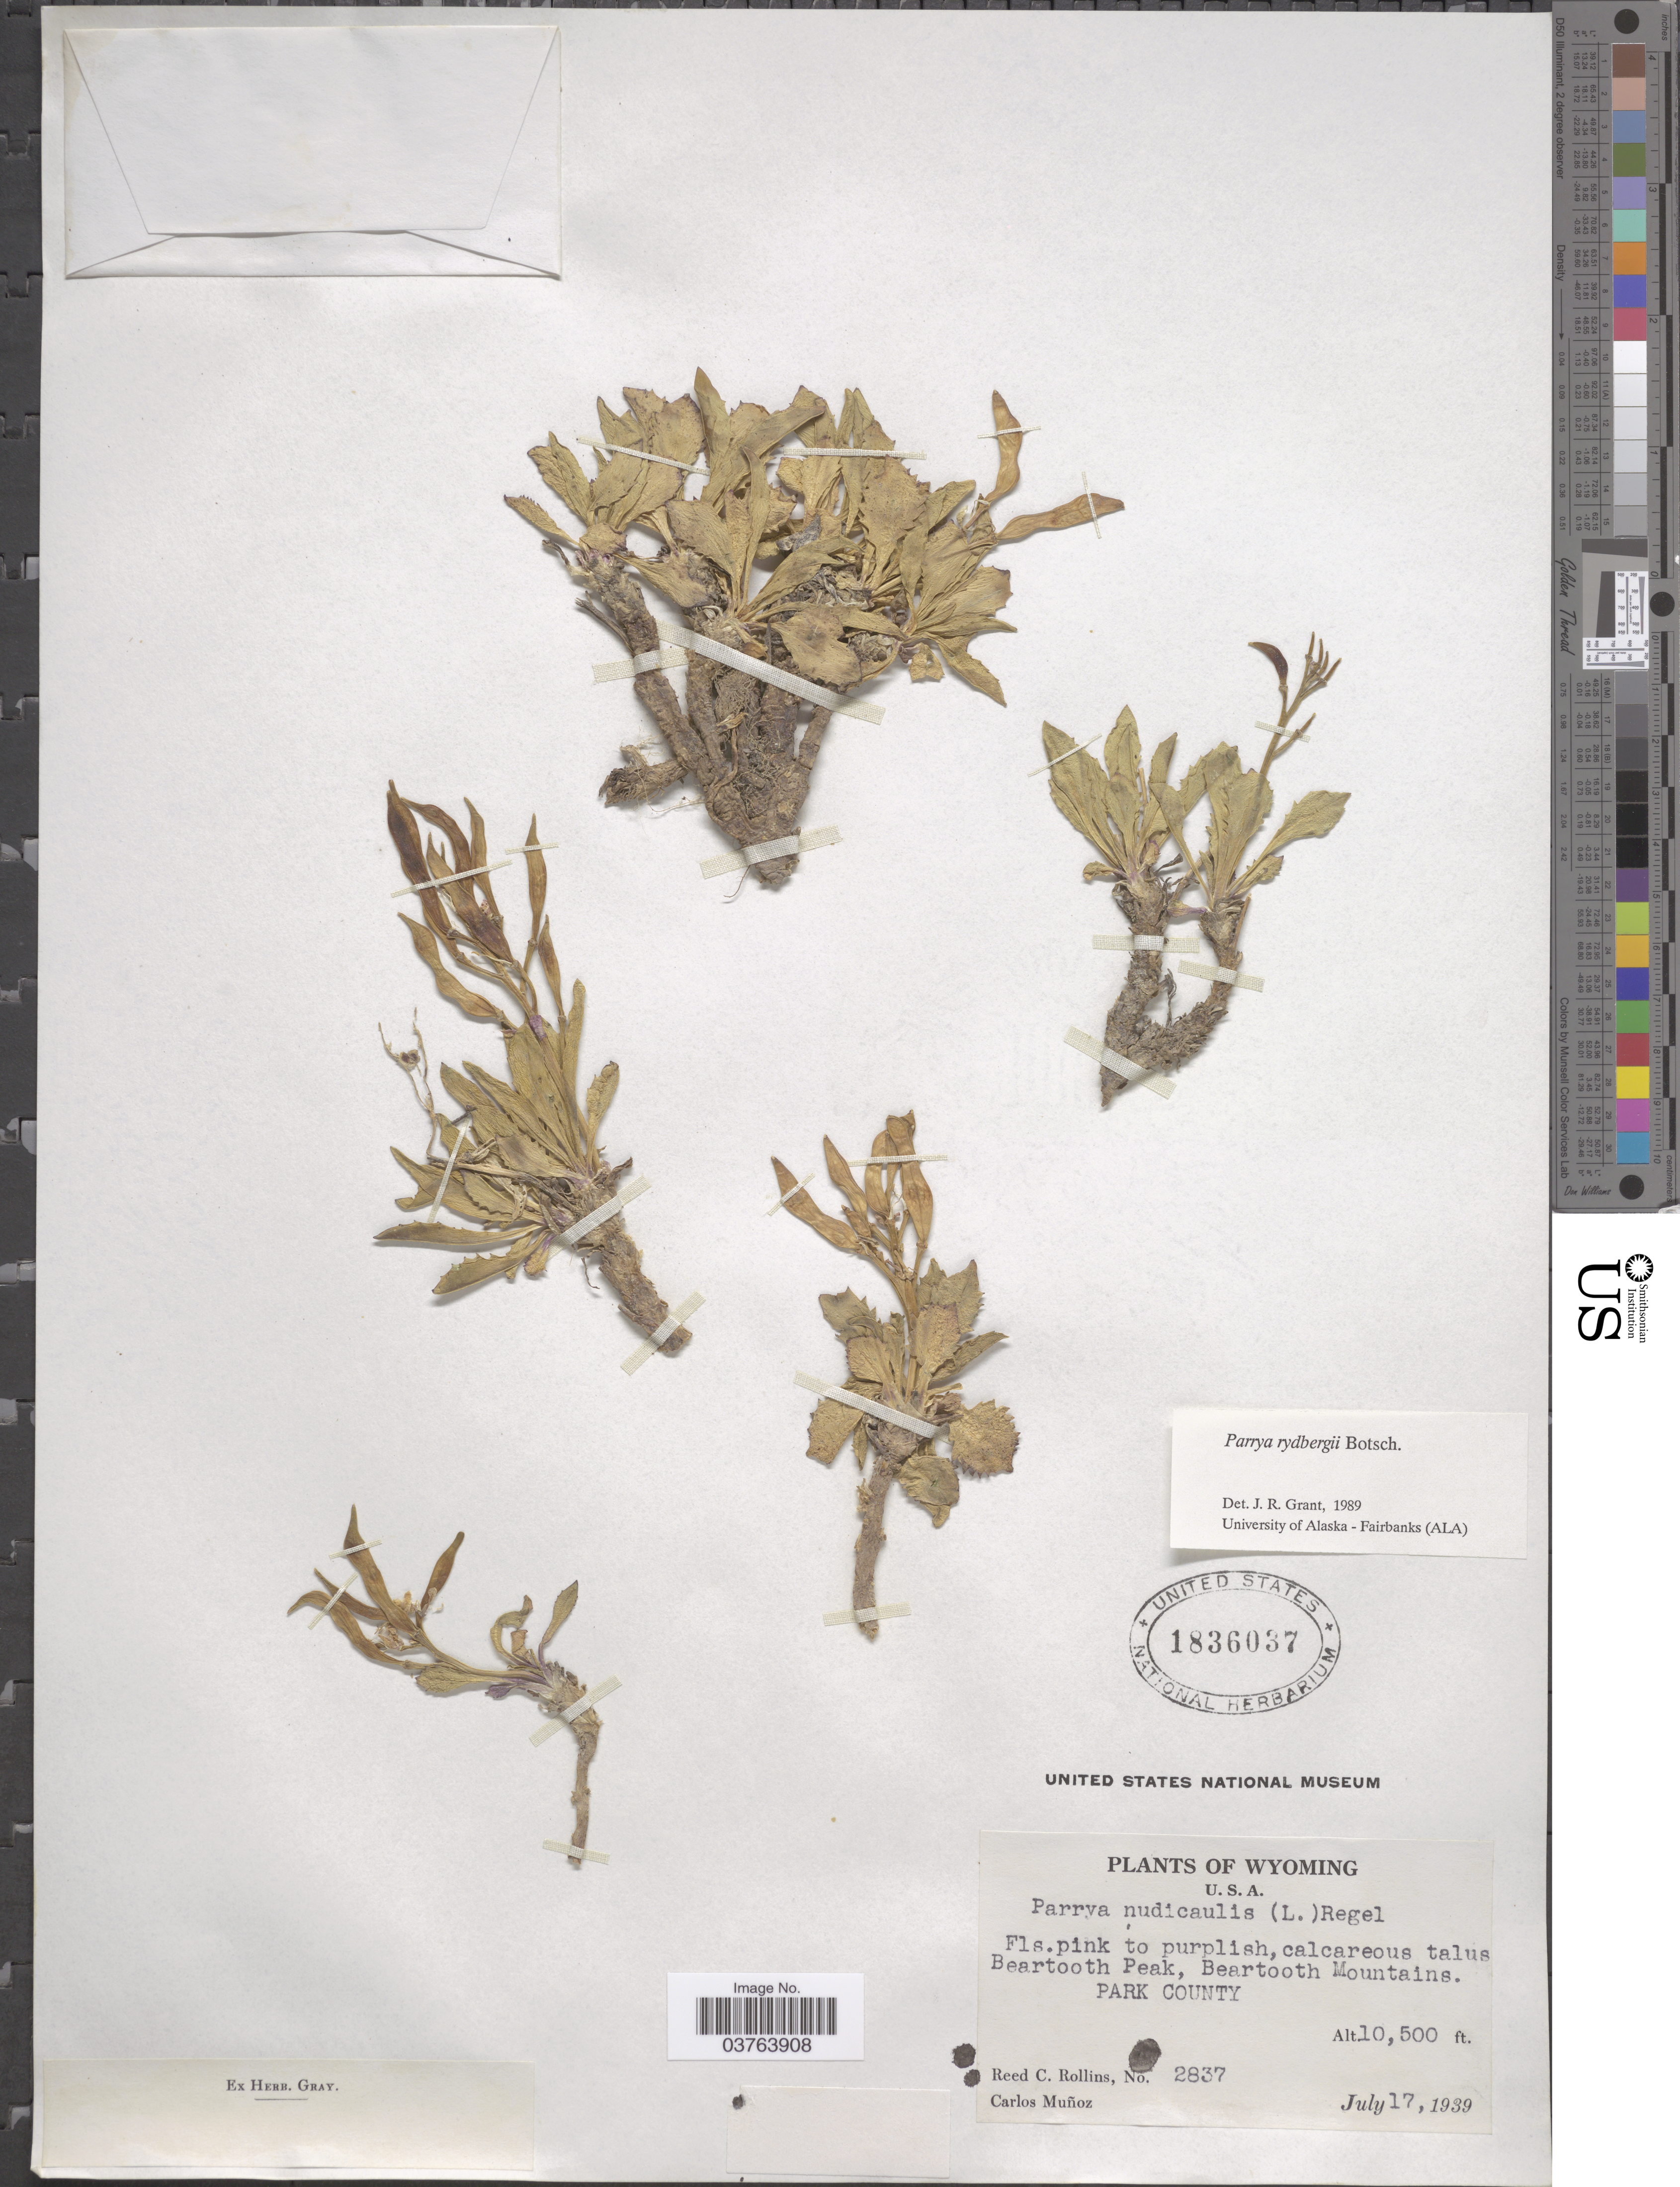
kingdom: Plantae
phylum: Tracheophyta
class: Magnoliopsida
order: Brassicales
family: Brassicaceae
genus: Parrya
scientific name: Parrya rydbergii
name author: Botsch.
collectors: R. C. Rollins & C. Muñoz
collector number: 2837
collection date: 1939-07-17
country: United States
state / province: Wyoming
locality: Beartooth Peak, Beartooth Mountains. Park County.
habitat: calcerous talus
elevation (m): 3200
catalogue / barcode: US 1836037